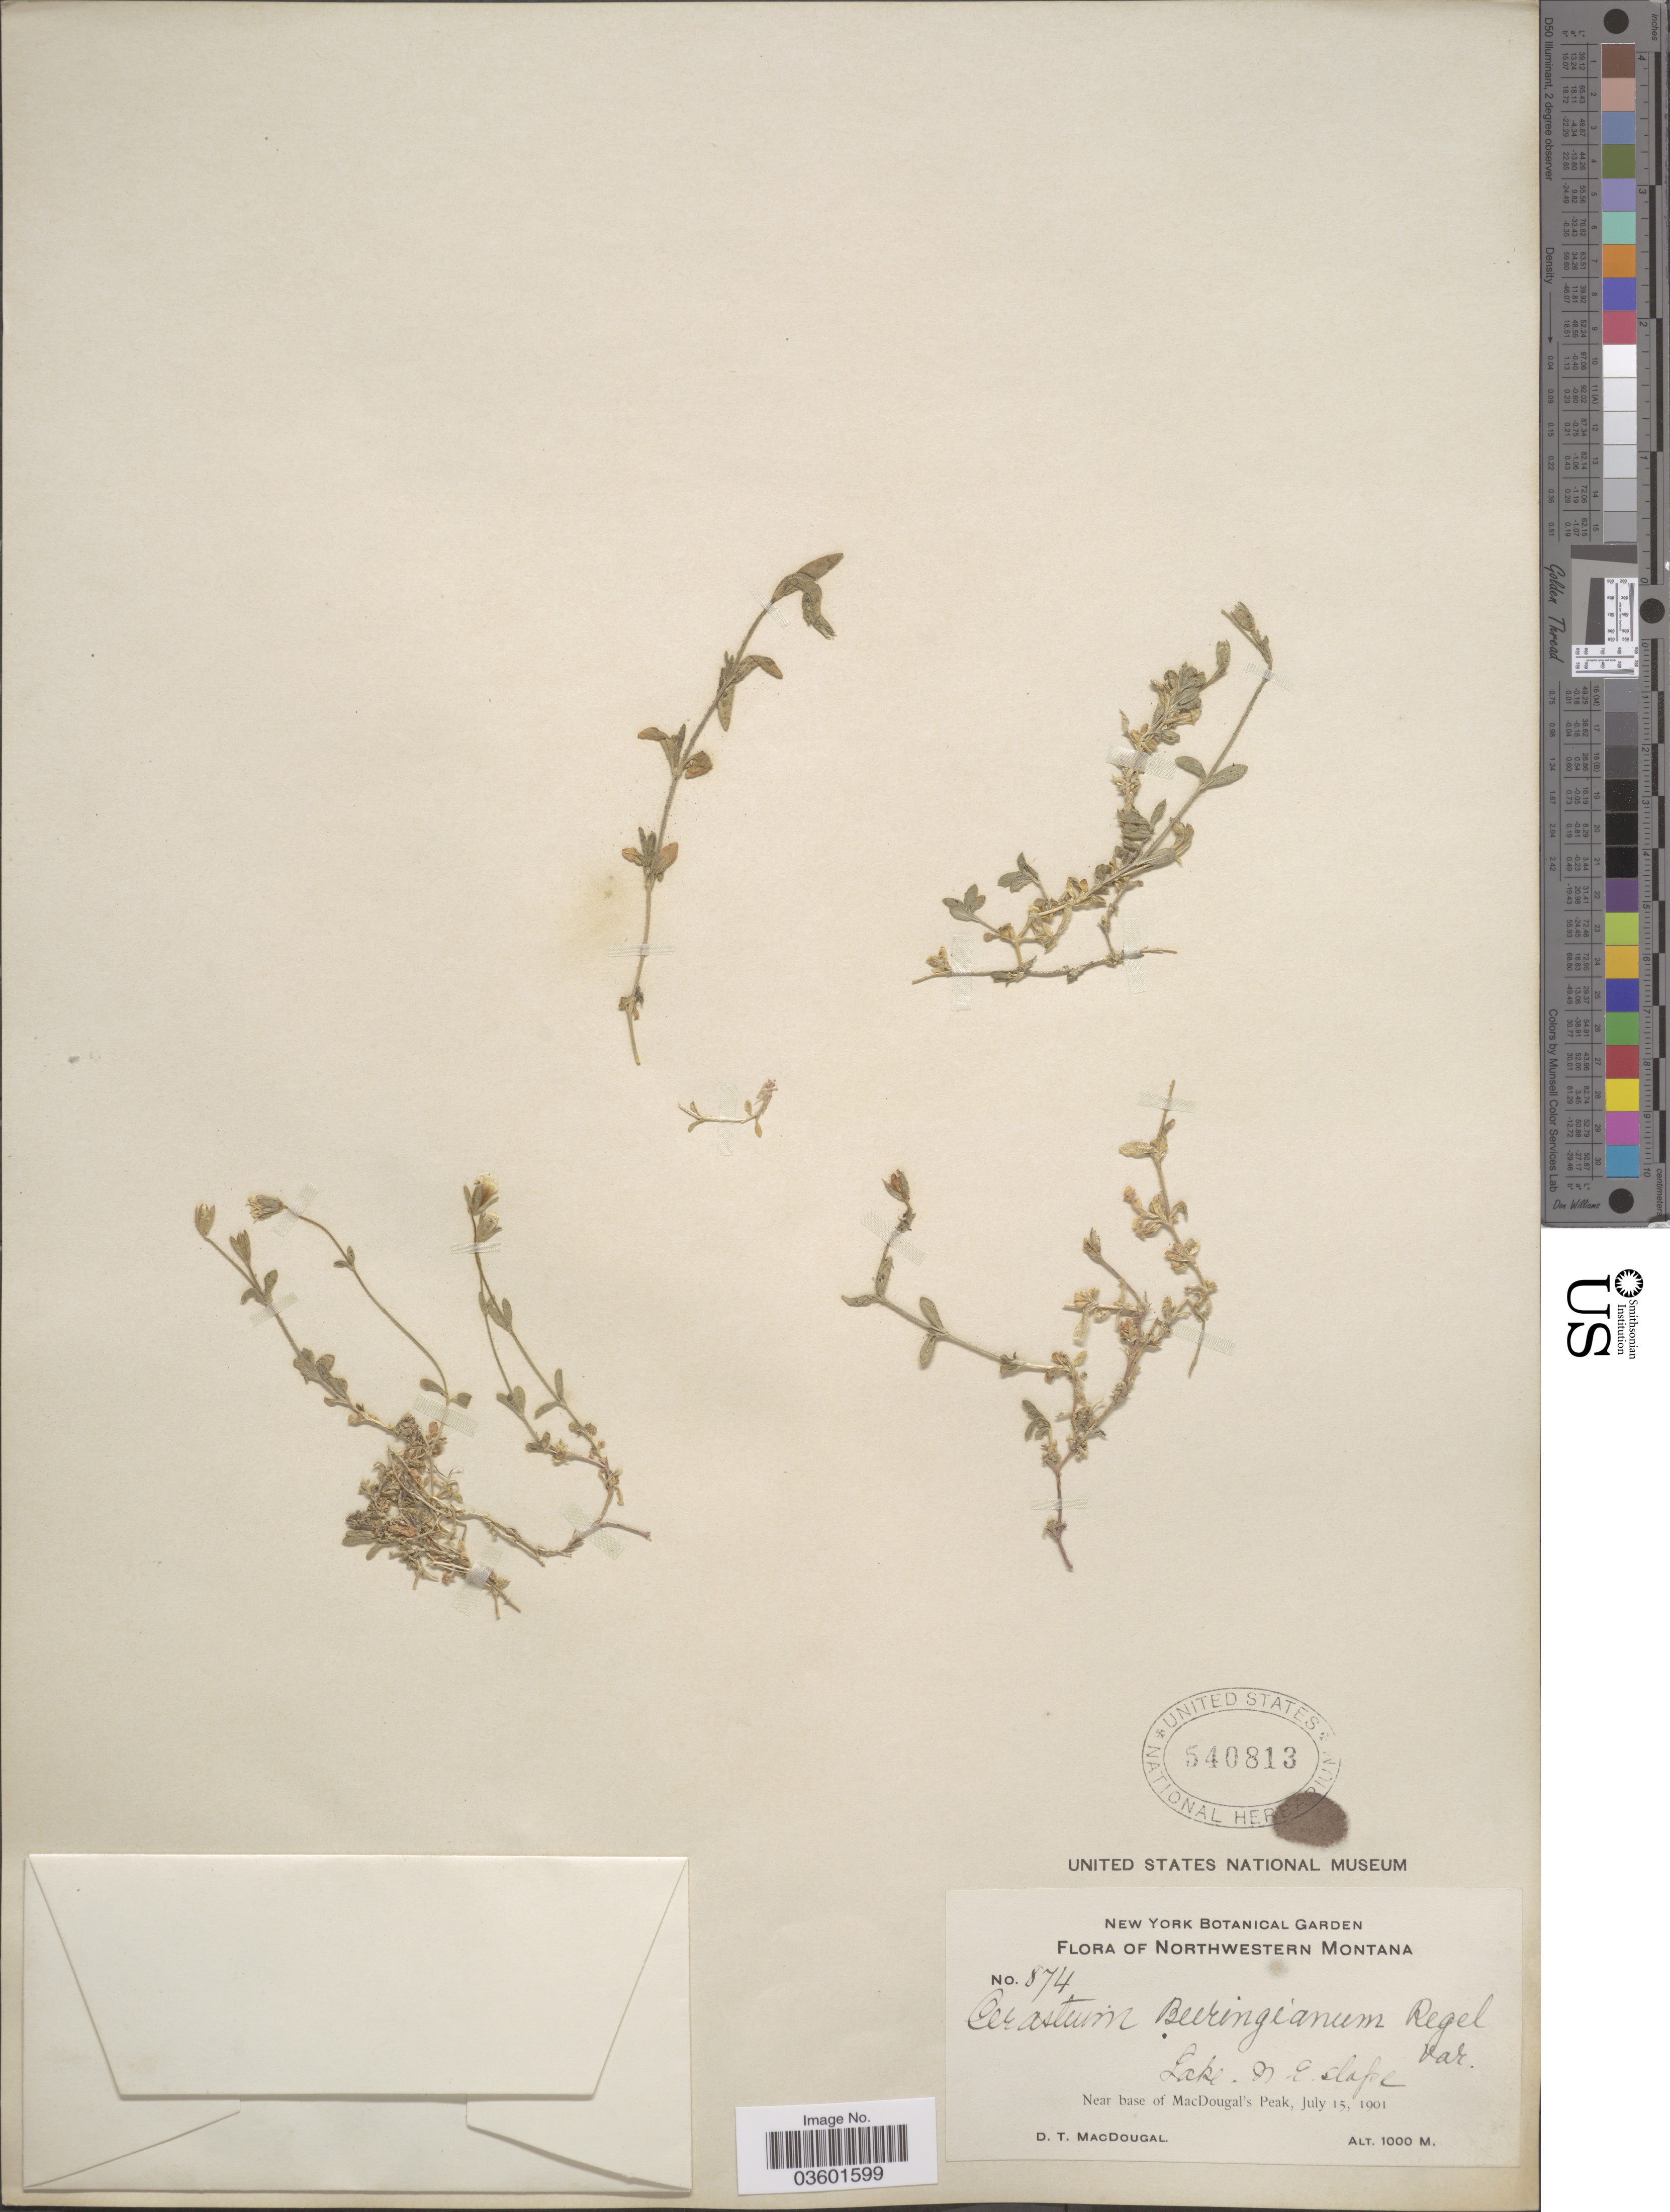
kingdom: Plantae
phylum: Tracheophyta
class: Magnoliopsida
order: Caryophyllales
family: Caryophyllaceae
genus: Cerastium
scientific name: Cerastium beeringianum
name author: Cham. & Schltdl.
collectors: D. T. MacDougal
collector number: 874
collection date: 1901-07-15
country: United States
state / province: Montana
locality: Northwestern Montana. Near base of MacDougal's Peak. Lake. N. E. Slope.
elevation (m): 1000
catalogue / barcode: US 540813